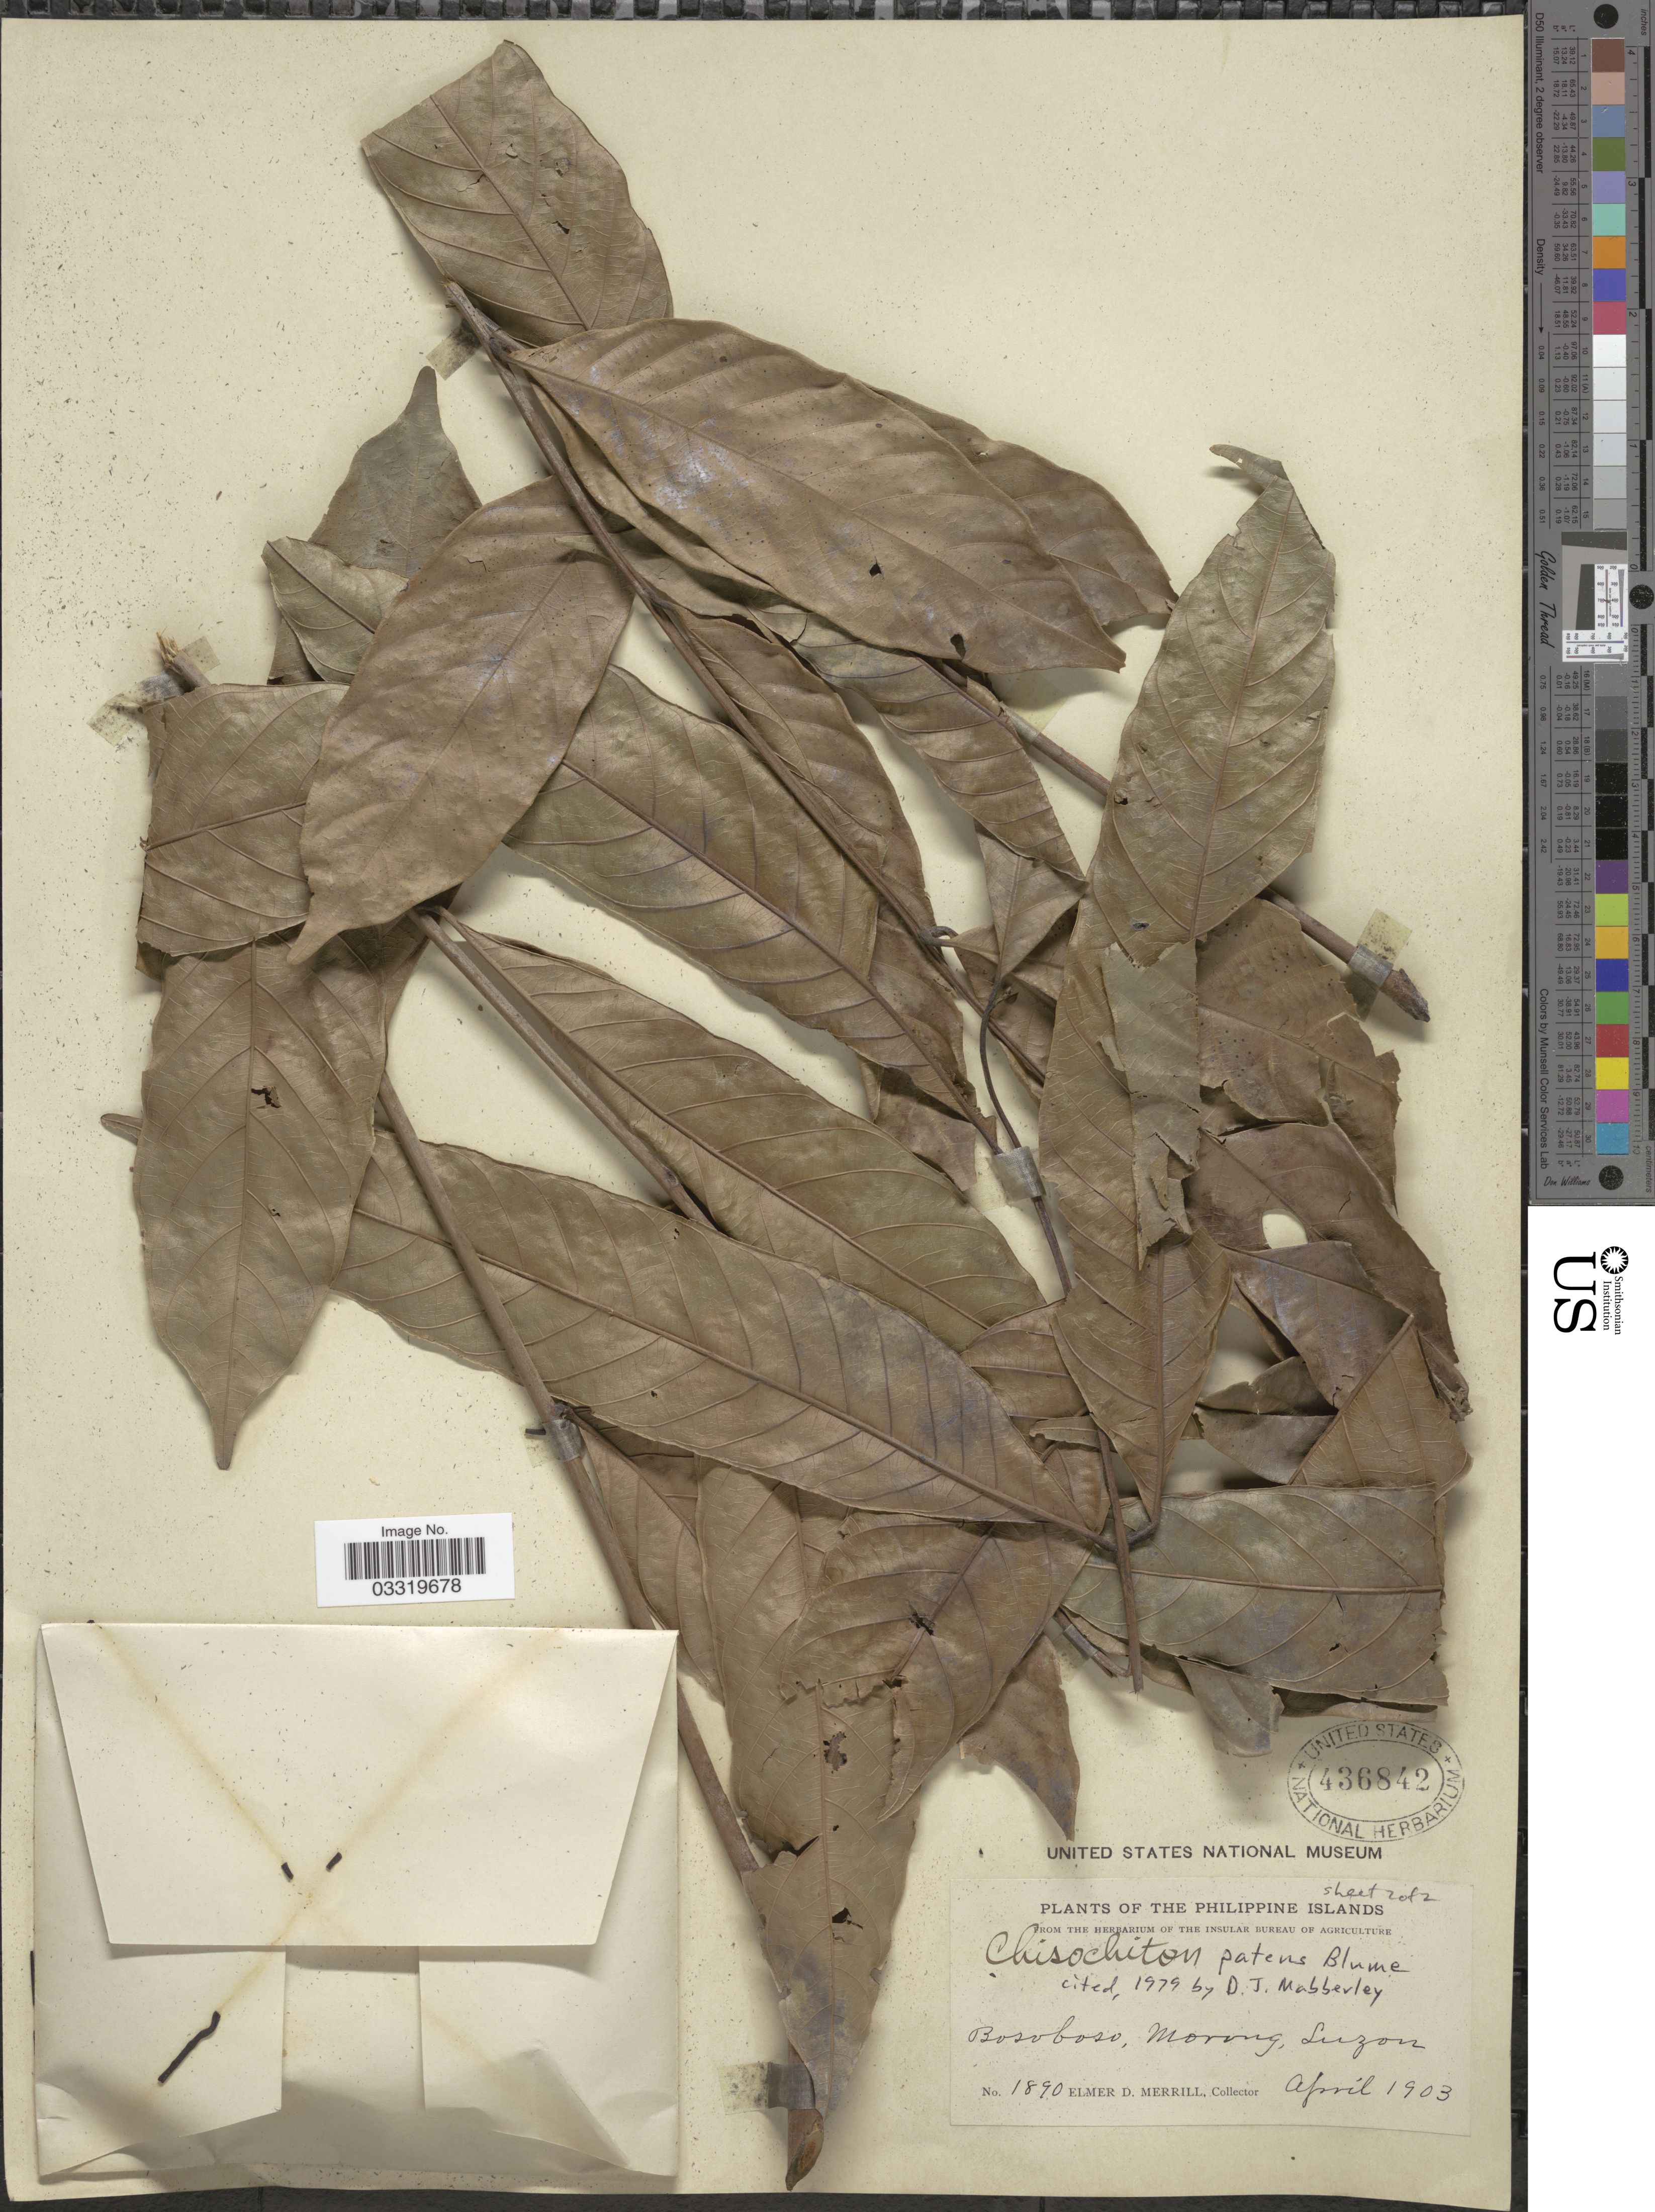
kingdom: Plantae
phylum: Tracheophyta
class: Magnoliopsida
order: Sapindales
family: Meliaceae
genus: Chisocheton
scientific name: Chisocheton patens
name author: Blume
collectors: E. D. Merrill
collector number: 1890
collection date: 1903-04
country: Philippines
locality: The Philippine Islands. Bosoboso, Morong, Luzon.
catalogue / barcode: US 436842